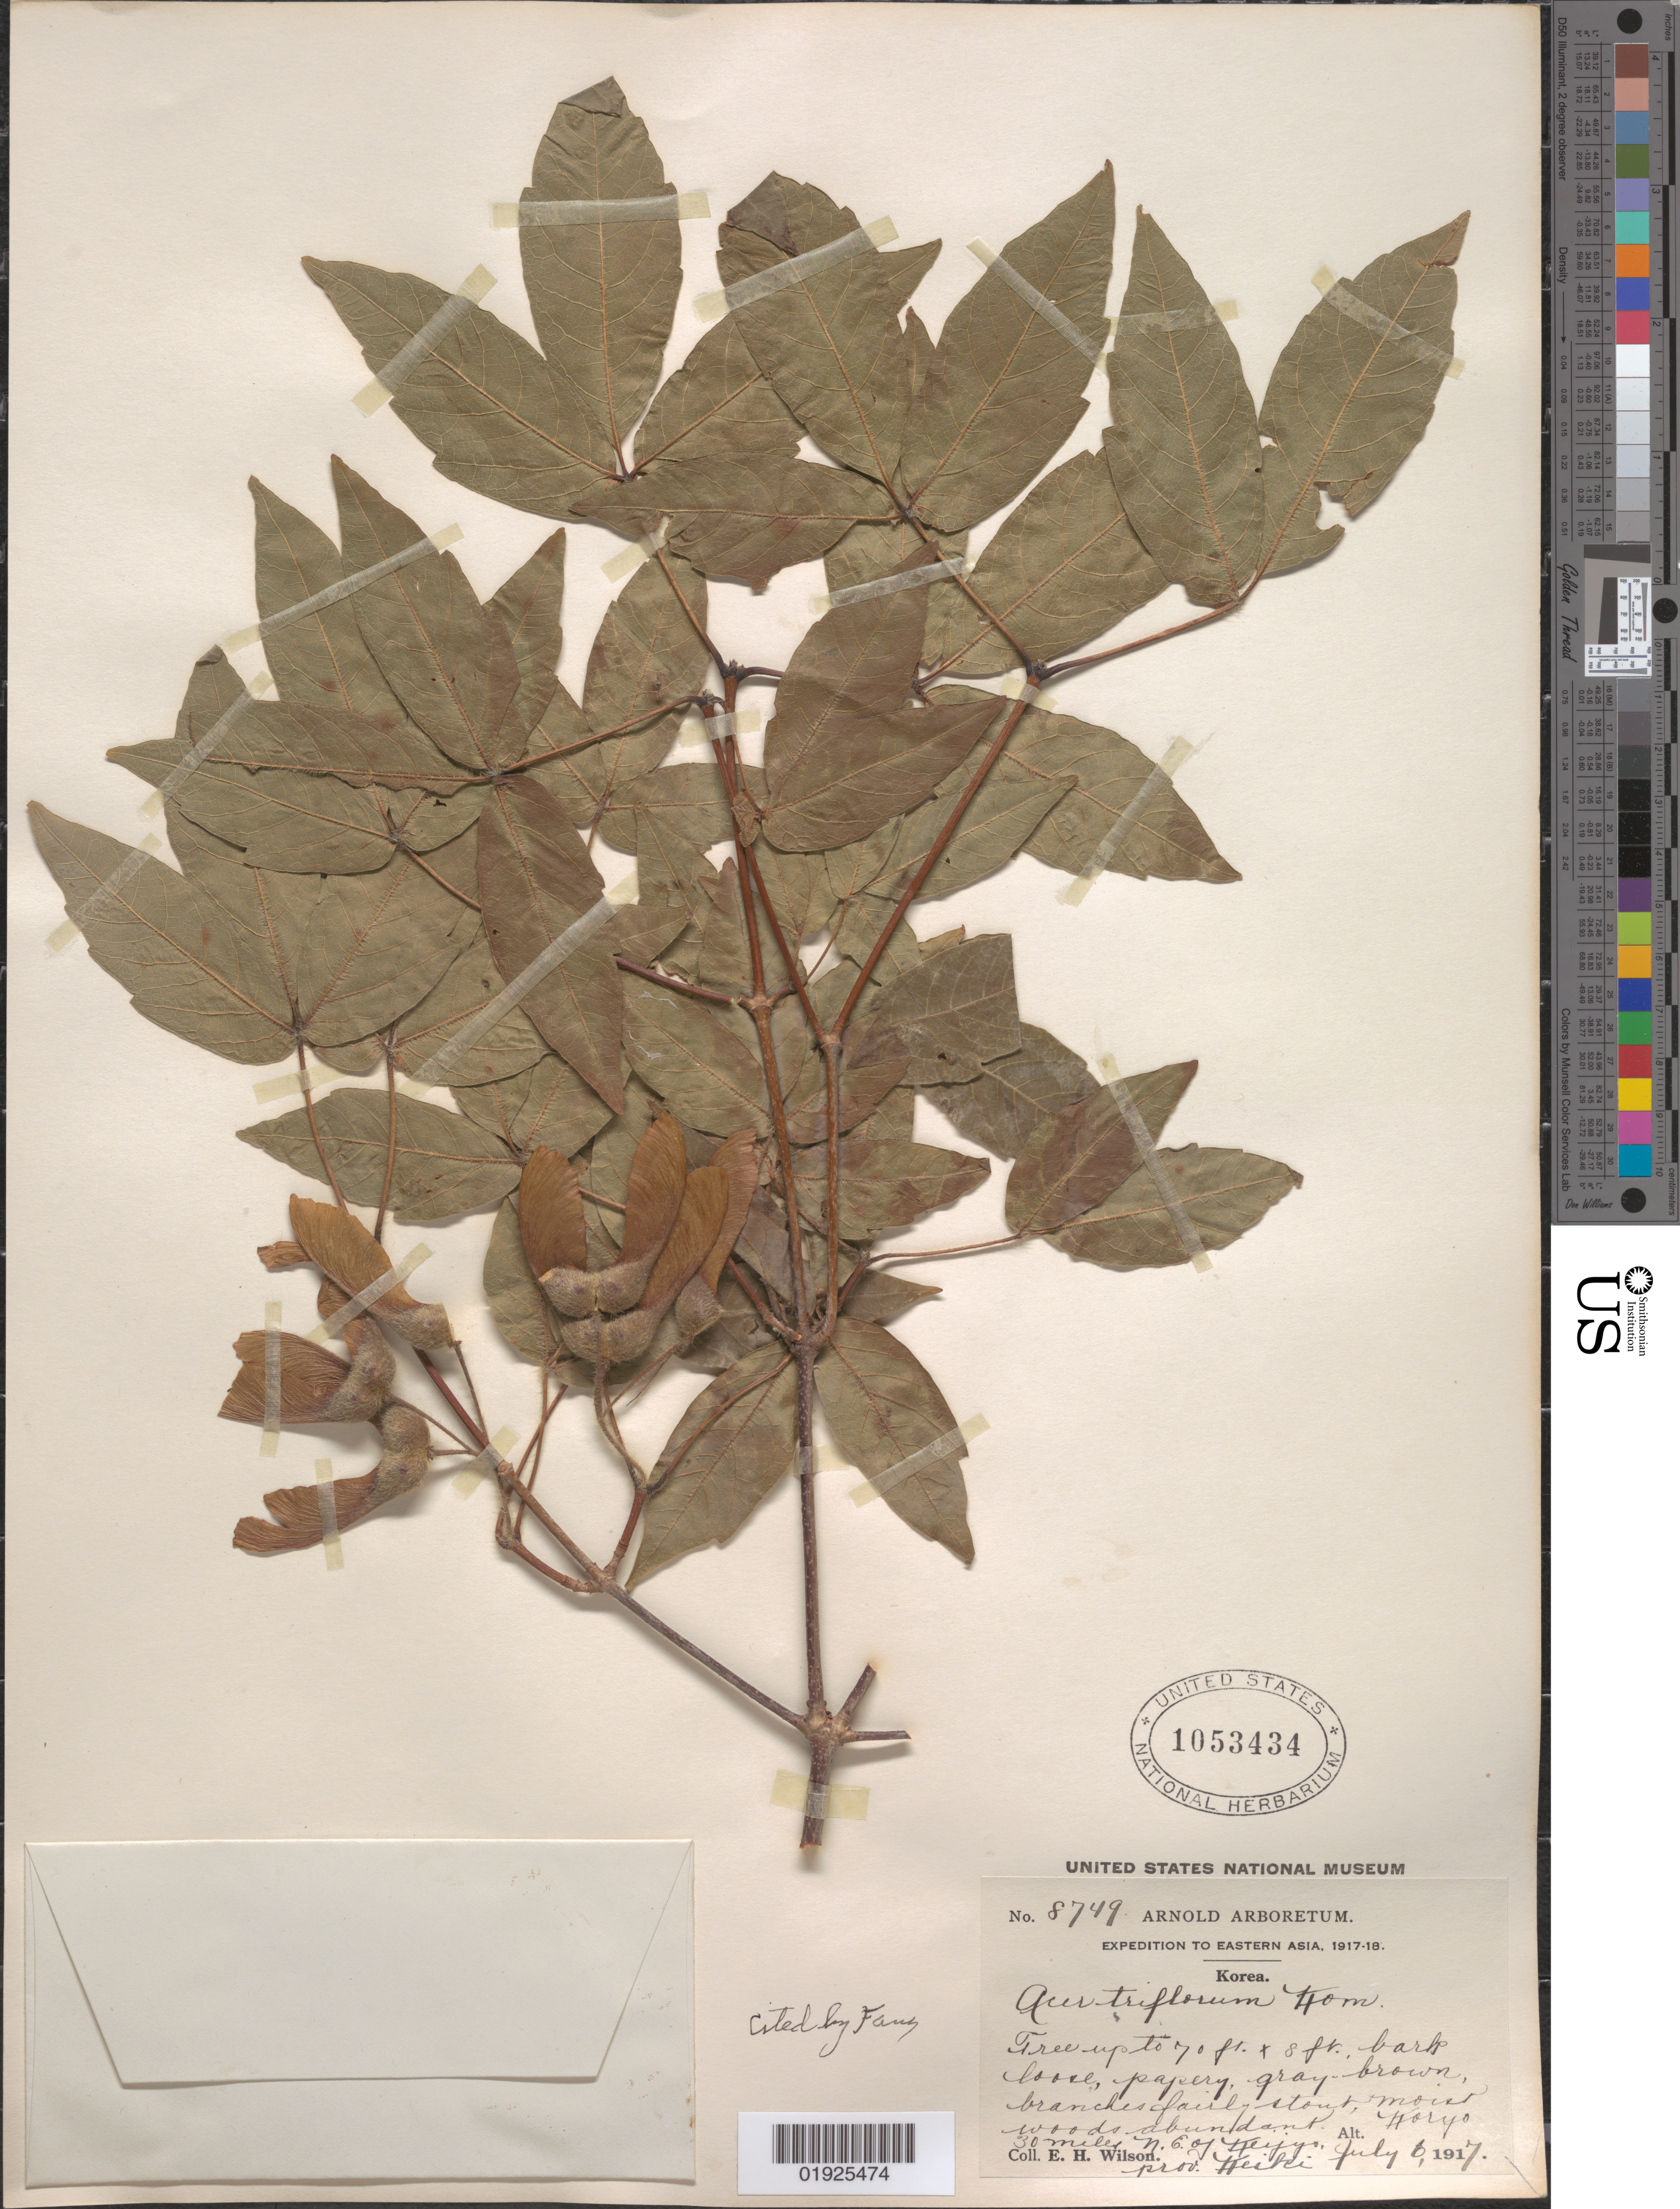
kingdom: Plantae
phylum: Tracheophyta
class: Magnoliopsida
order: Sapindales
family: Sapindaceae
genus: Acer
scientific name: Acer triflorum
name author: Kom.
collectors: E. H. Wilson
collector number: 8749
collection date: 1917-07-06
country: South Korea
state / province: South Gyeongsang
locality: Koryo. Prov. Keiki, 30 miles NE of Keijo [Seoul?]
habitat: Moist woods, abundant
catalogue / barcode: US 1053434